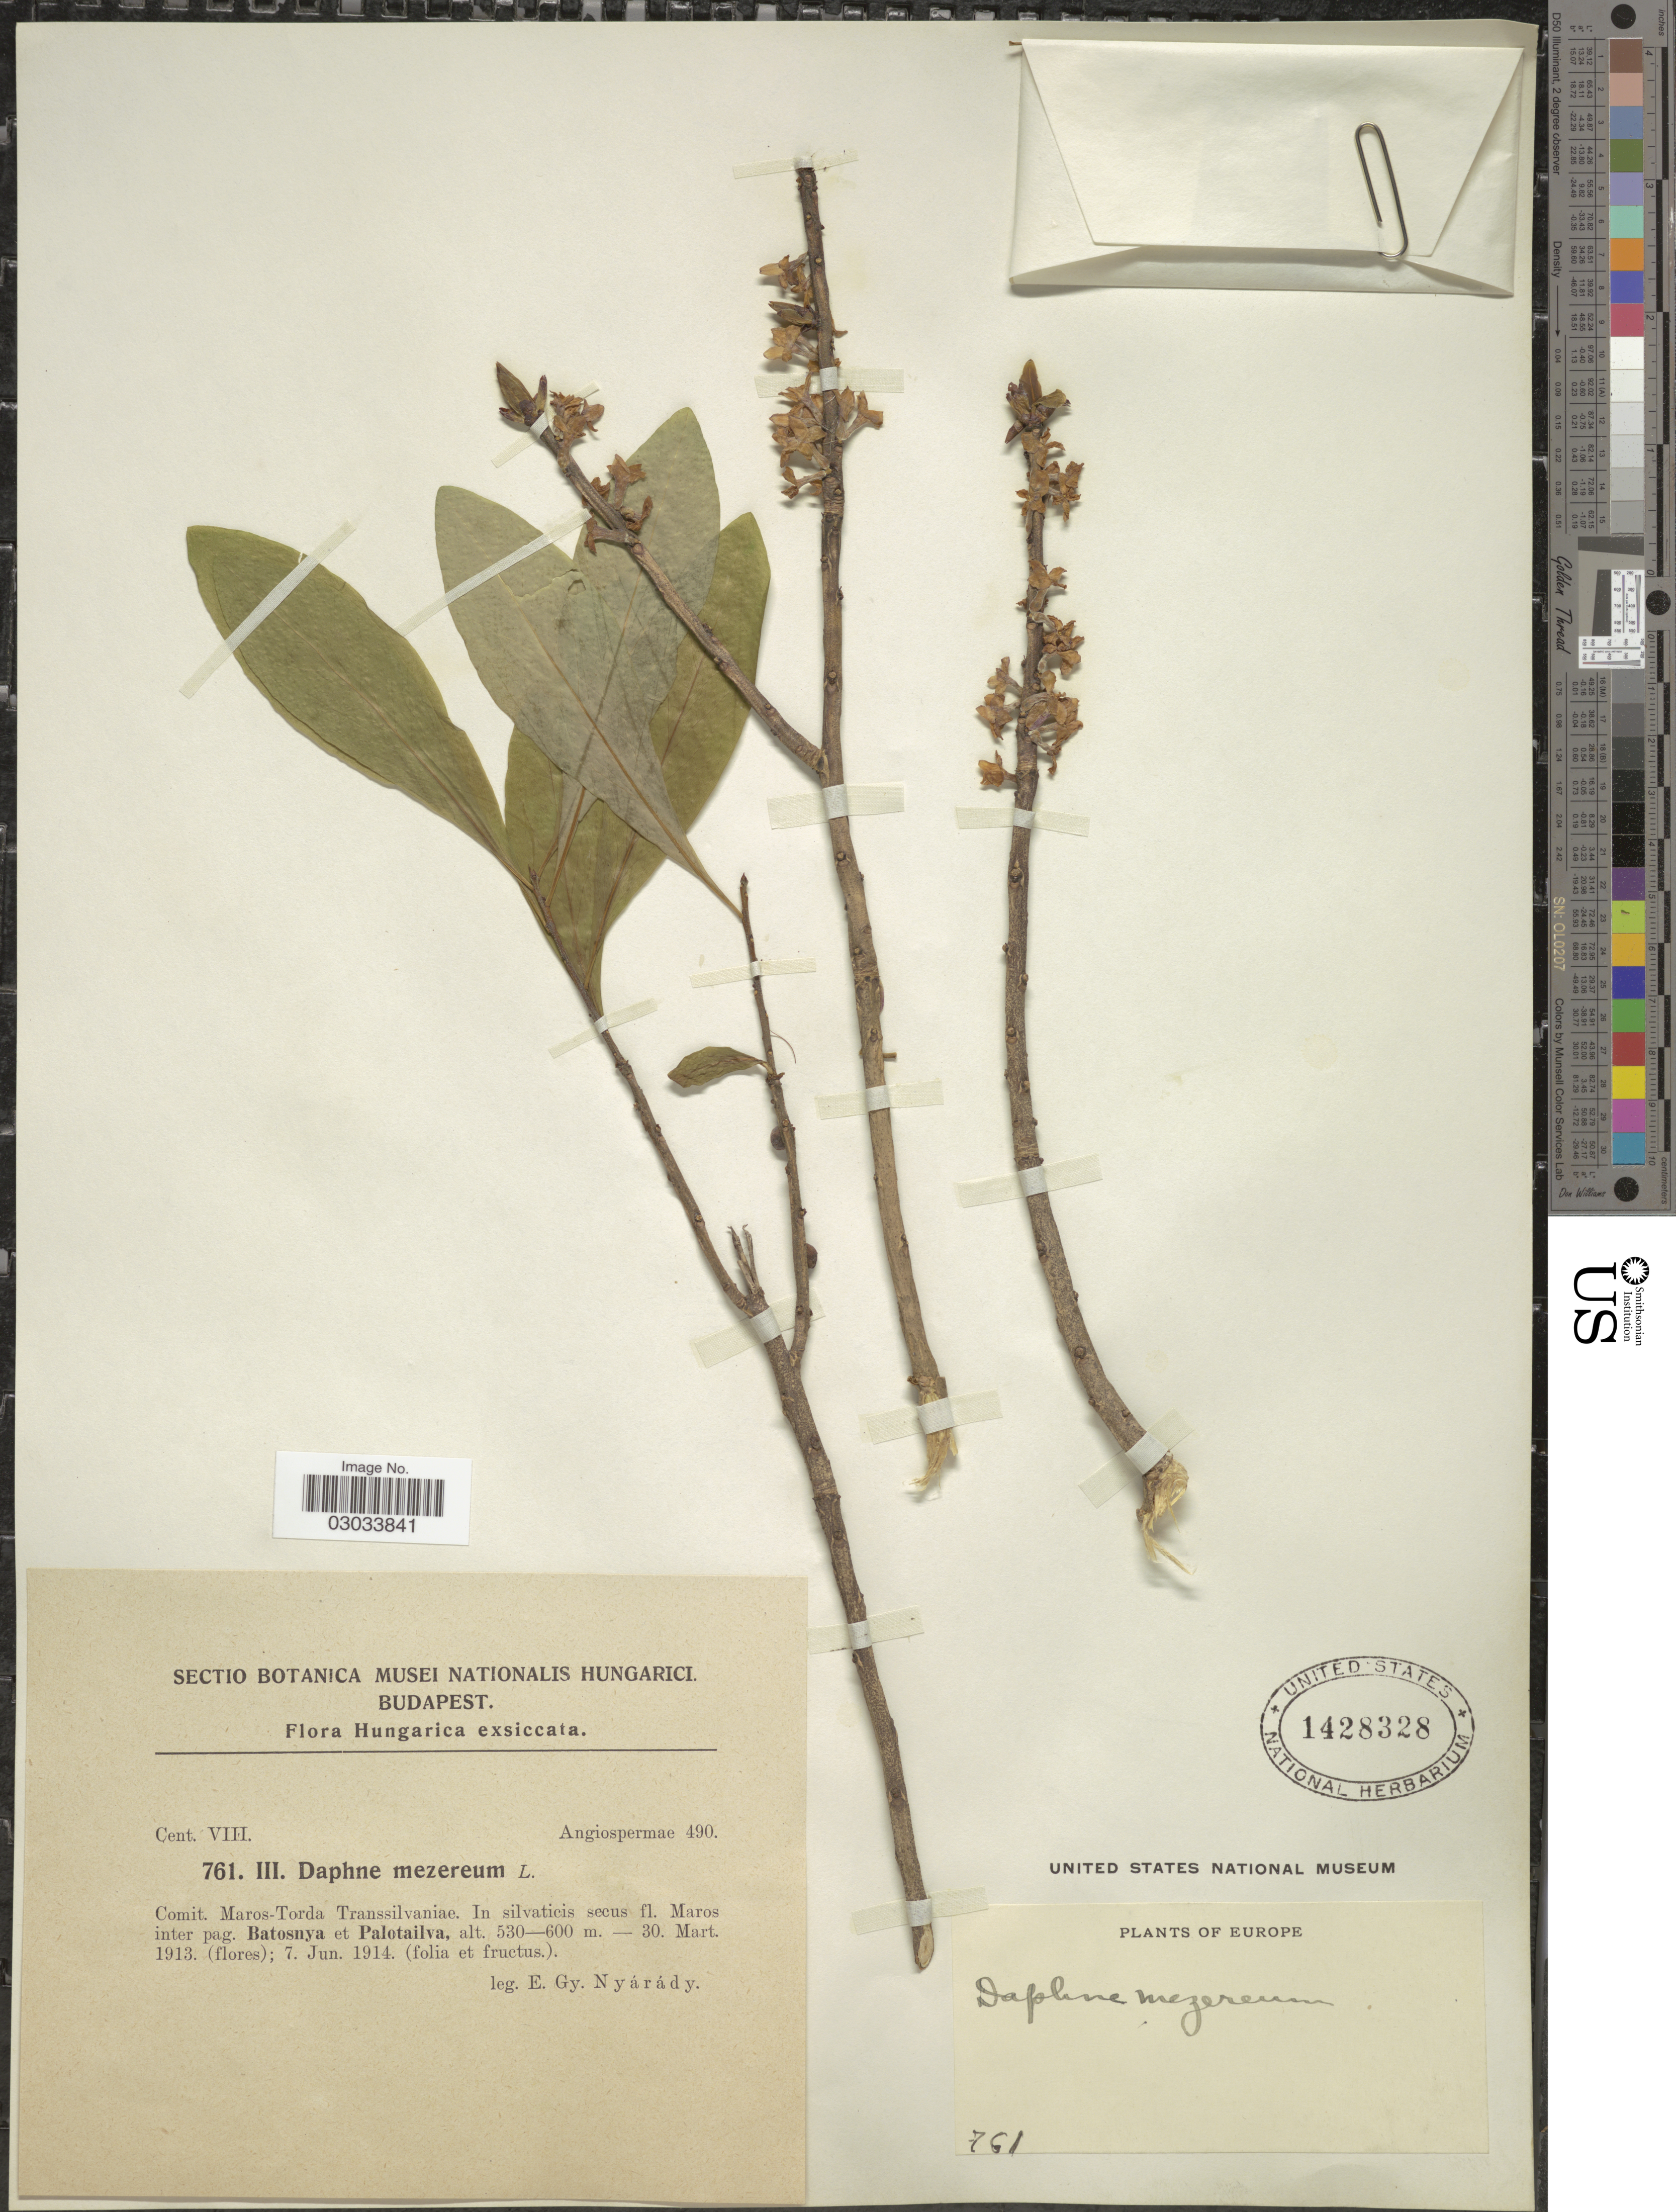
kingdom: Plantae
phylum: Tracheophyta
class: Magnoliopsida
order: Malvales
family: Thymelaeaceae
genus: Daphne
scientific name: Daphne mezereum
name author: L.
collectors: E. Nyárády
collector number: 761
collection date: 1913-03-30/1914-06-07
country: Romania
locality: Comit. Maros-Torda Transsilvaniae. In silvaticis secus fl. Maros inter pag. Batosnya et Palotailva.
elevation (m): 530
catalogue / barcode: US 1428328